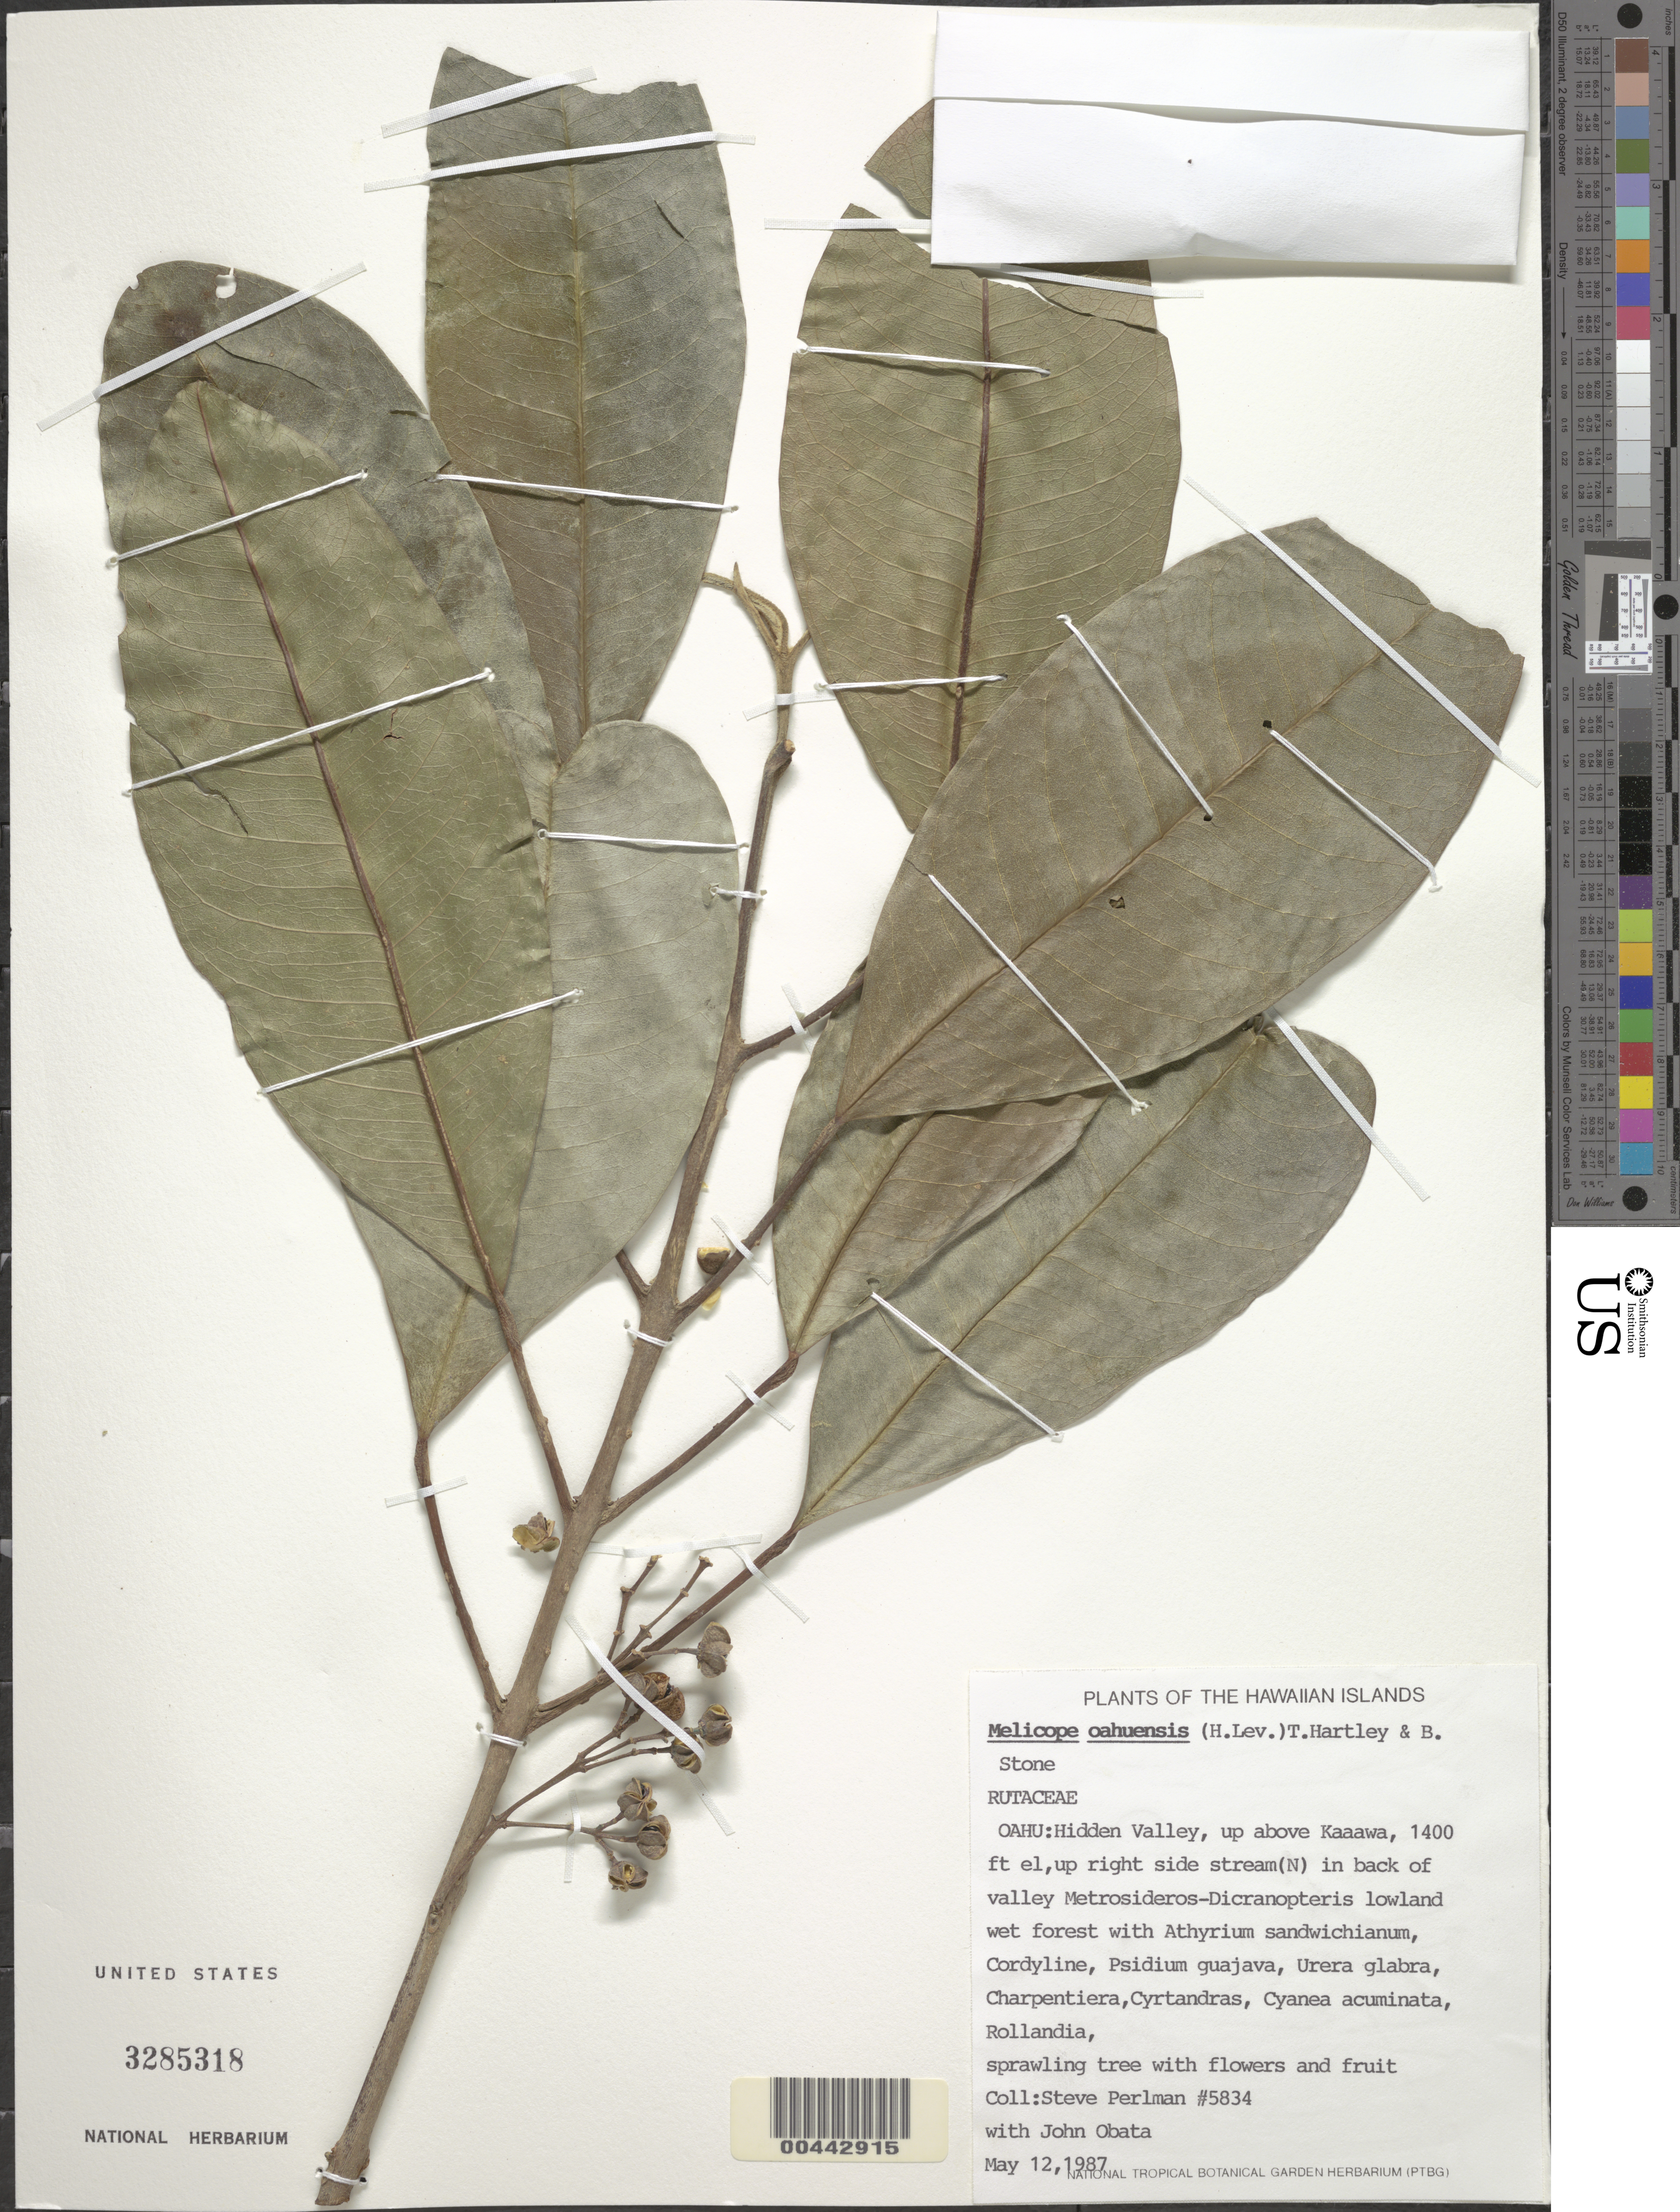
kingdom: Plantae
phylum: Tracheophyta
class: Magnoliopsida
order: Sapindales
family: Rutaceae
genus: Melicope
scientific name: Melicope oahuensis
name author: (H. Lév.) T.G. Hartley & B.C. Stone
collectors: S. P. Perlman & J. Obata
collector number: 5834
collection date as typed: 12 May 1987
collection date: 1987-05-12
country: United States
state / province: Hawaii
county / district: Honolulu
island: Oahu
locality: Hidden Valley, up above Kaaawa, up right side stream (N) in back of valley.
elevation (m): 427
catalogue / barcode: US 3285318